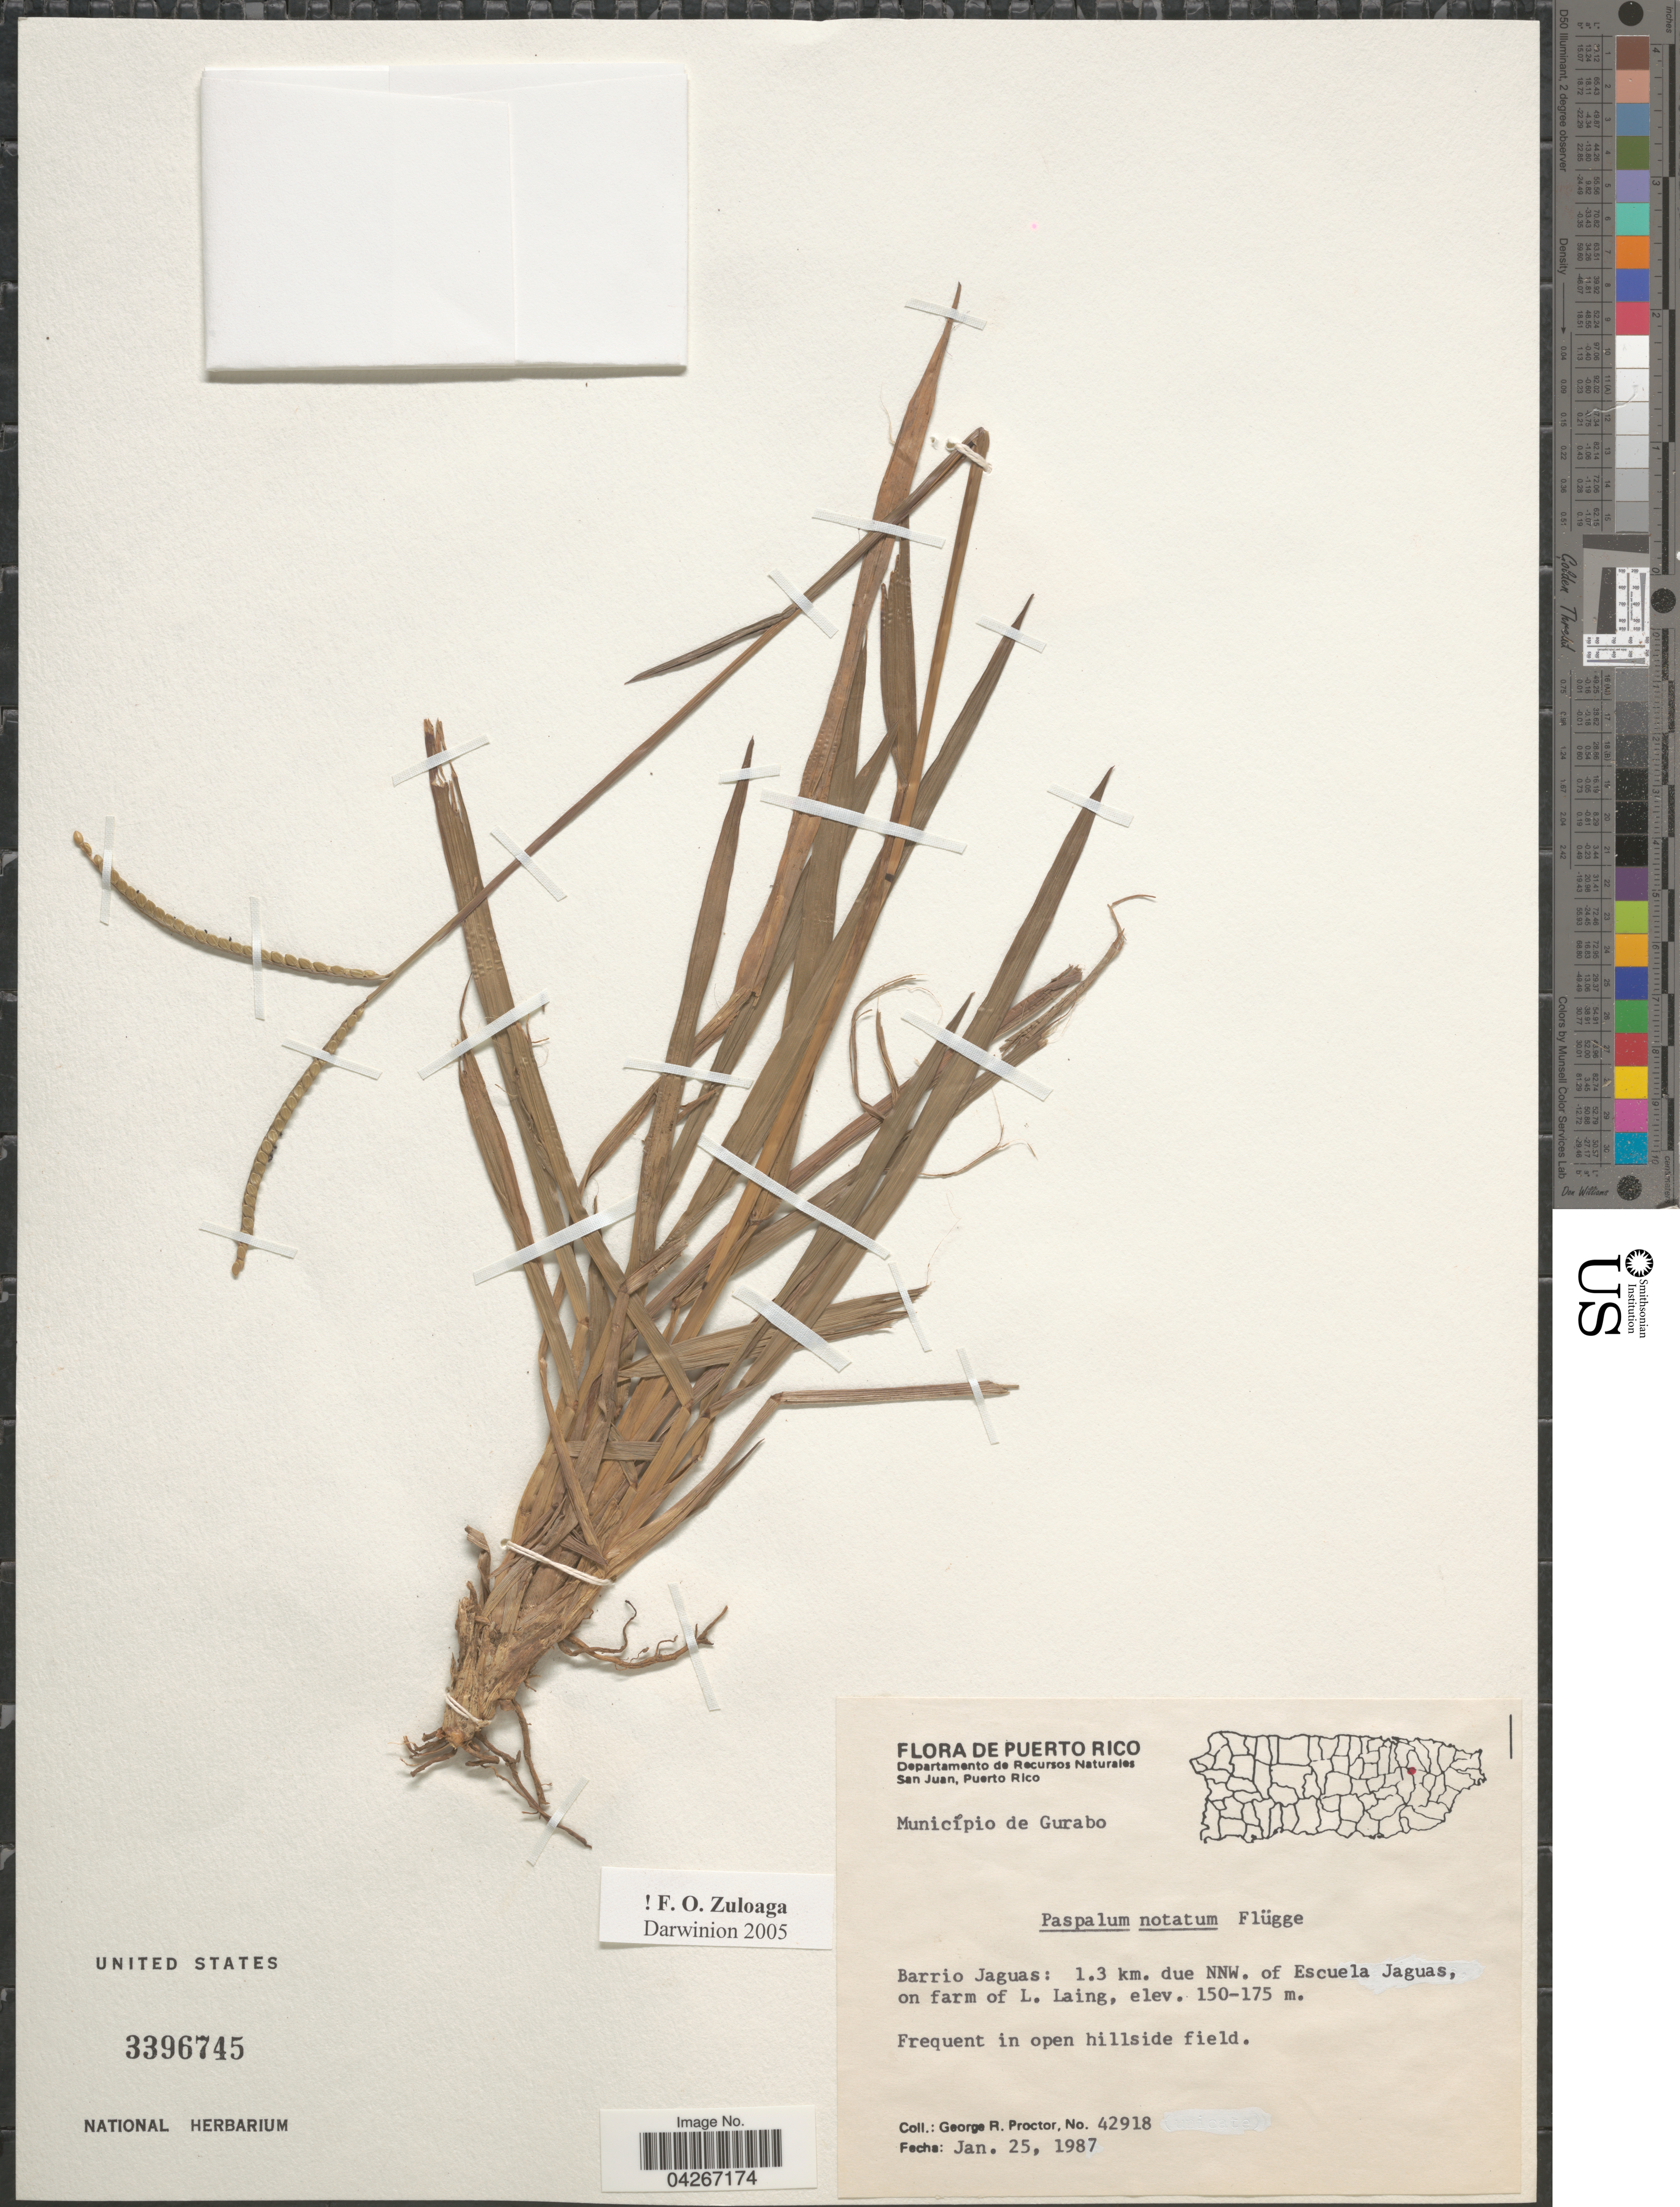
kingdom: Plantae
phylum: Tracheophyta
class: Liliopsida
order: Poales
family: Poaceae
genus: Paspalum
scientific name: Paspalum notatum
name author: Flüggé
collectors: G. R. Proctor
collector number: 42918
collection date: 1987-01-25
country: Puerto Rico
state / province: Gurabo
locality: Município de Gurabo. Barrio Jaguas: 1.3 km. due NNW. of Escuela Jaguas, on farm of L. Laing.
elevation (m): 150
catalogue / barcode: US 3396745